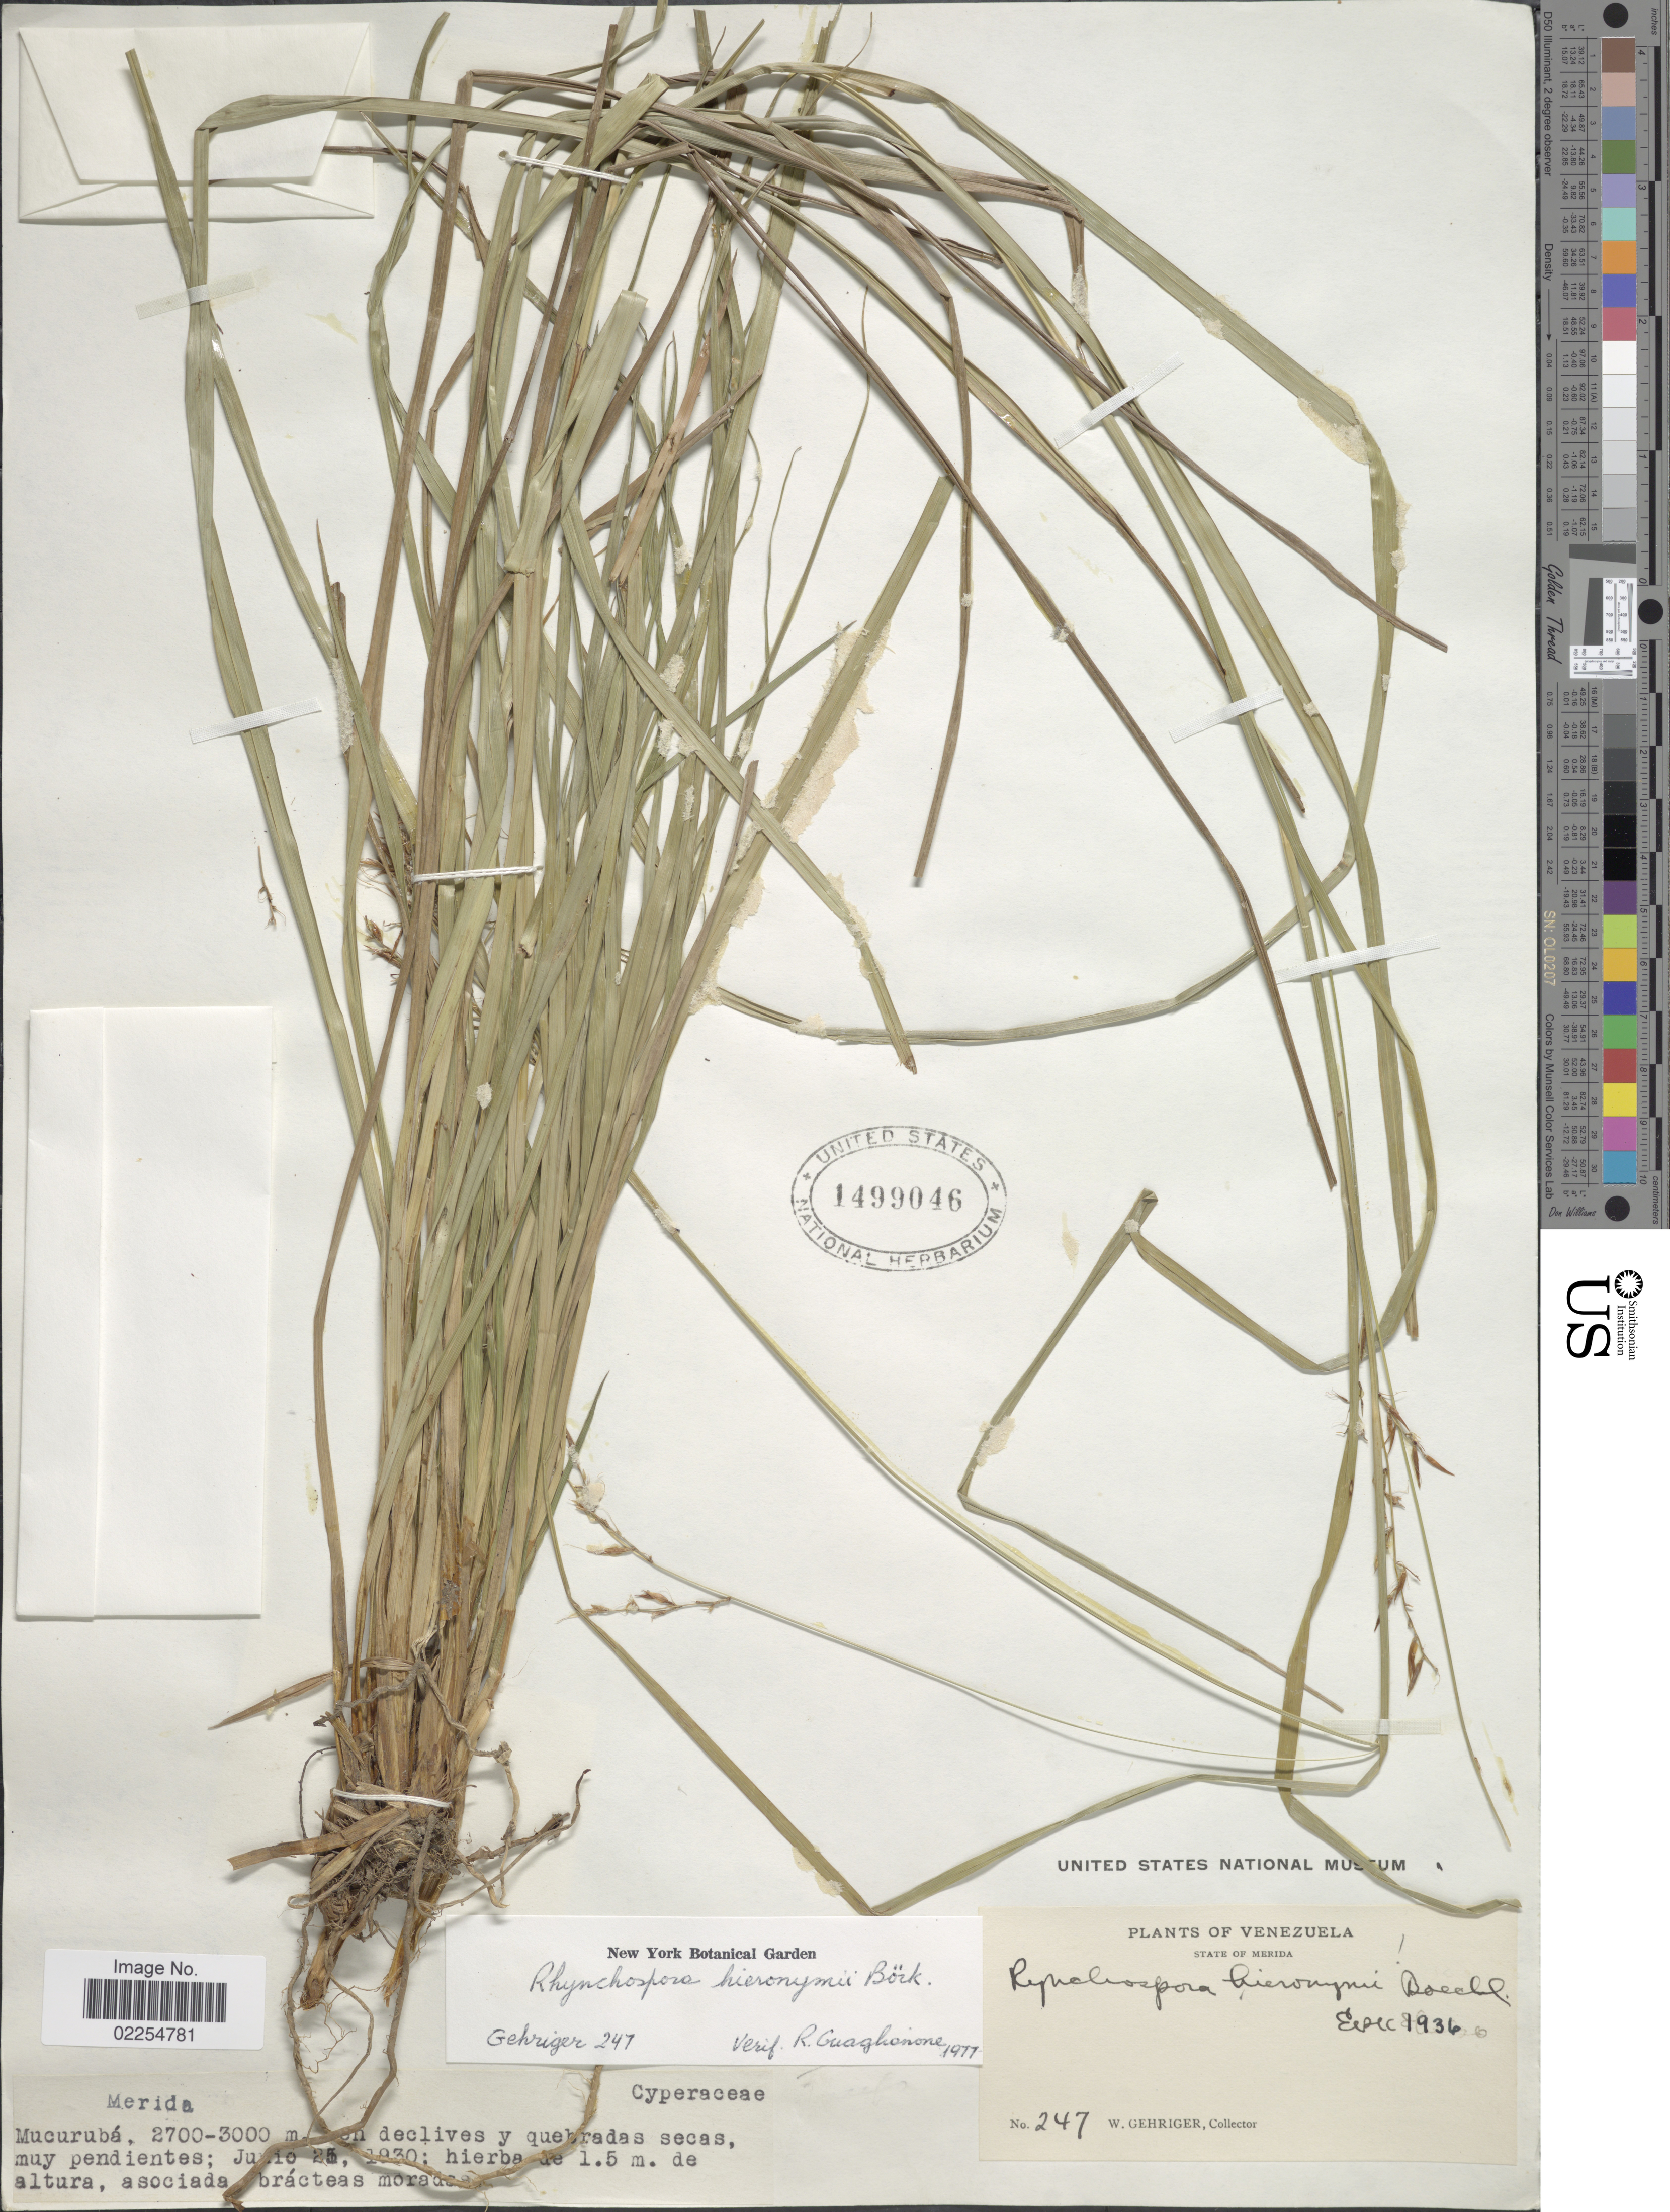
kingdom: Plantae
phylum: Tracheophyta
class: Liliopsida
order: Poales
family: Cyperaceae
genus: Rhynchospora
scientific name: Rhynchospora hieronymi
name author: Boeckeler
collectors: W. Gehriger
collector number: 247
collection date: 1930-06-25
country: Venezuela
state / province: Mérida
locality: Mucuruba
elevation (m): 2700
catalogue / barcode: US 1499046